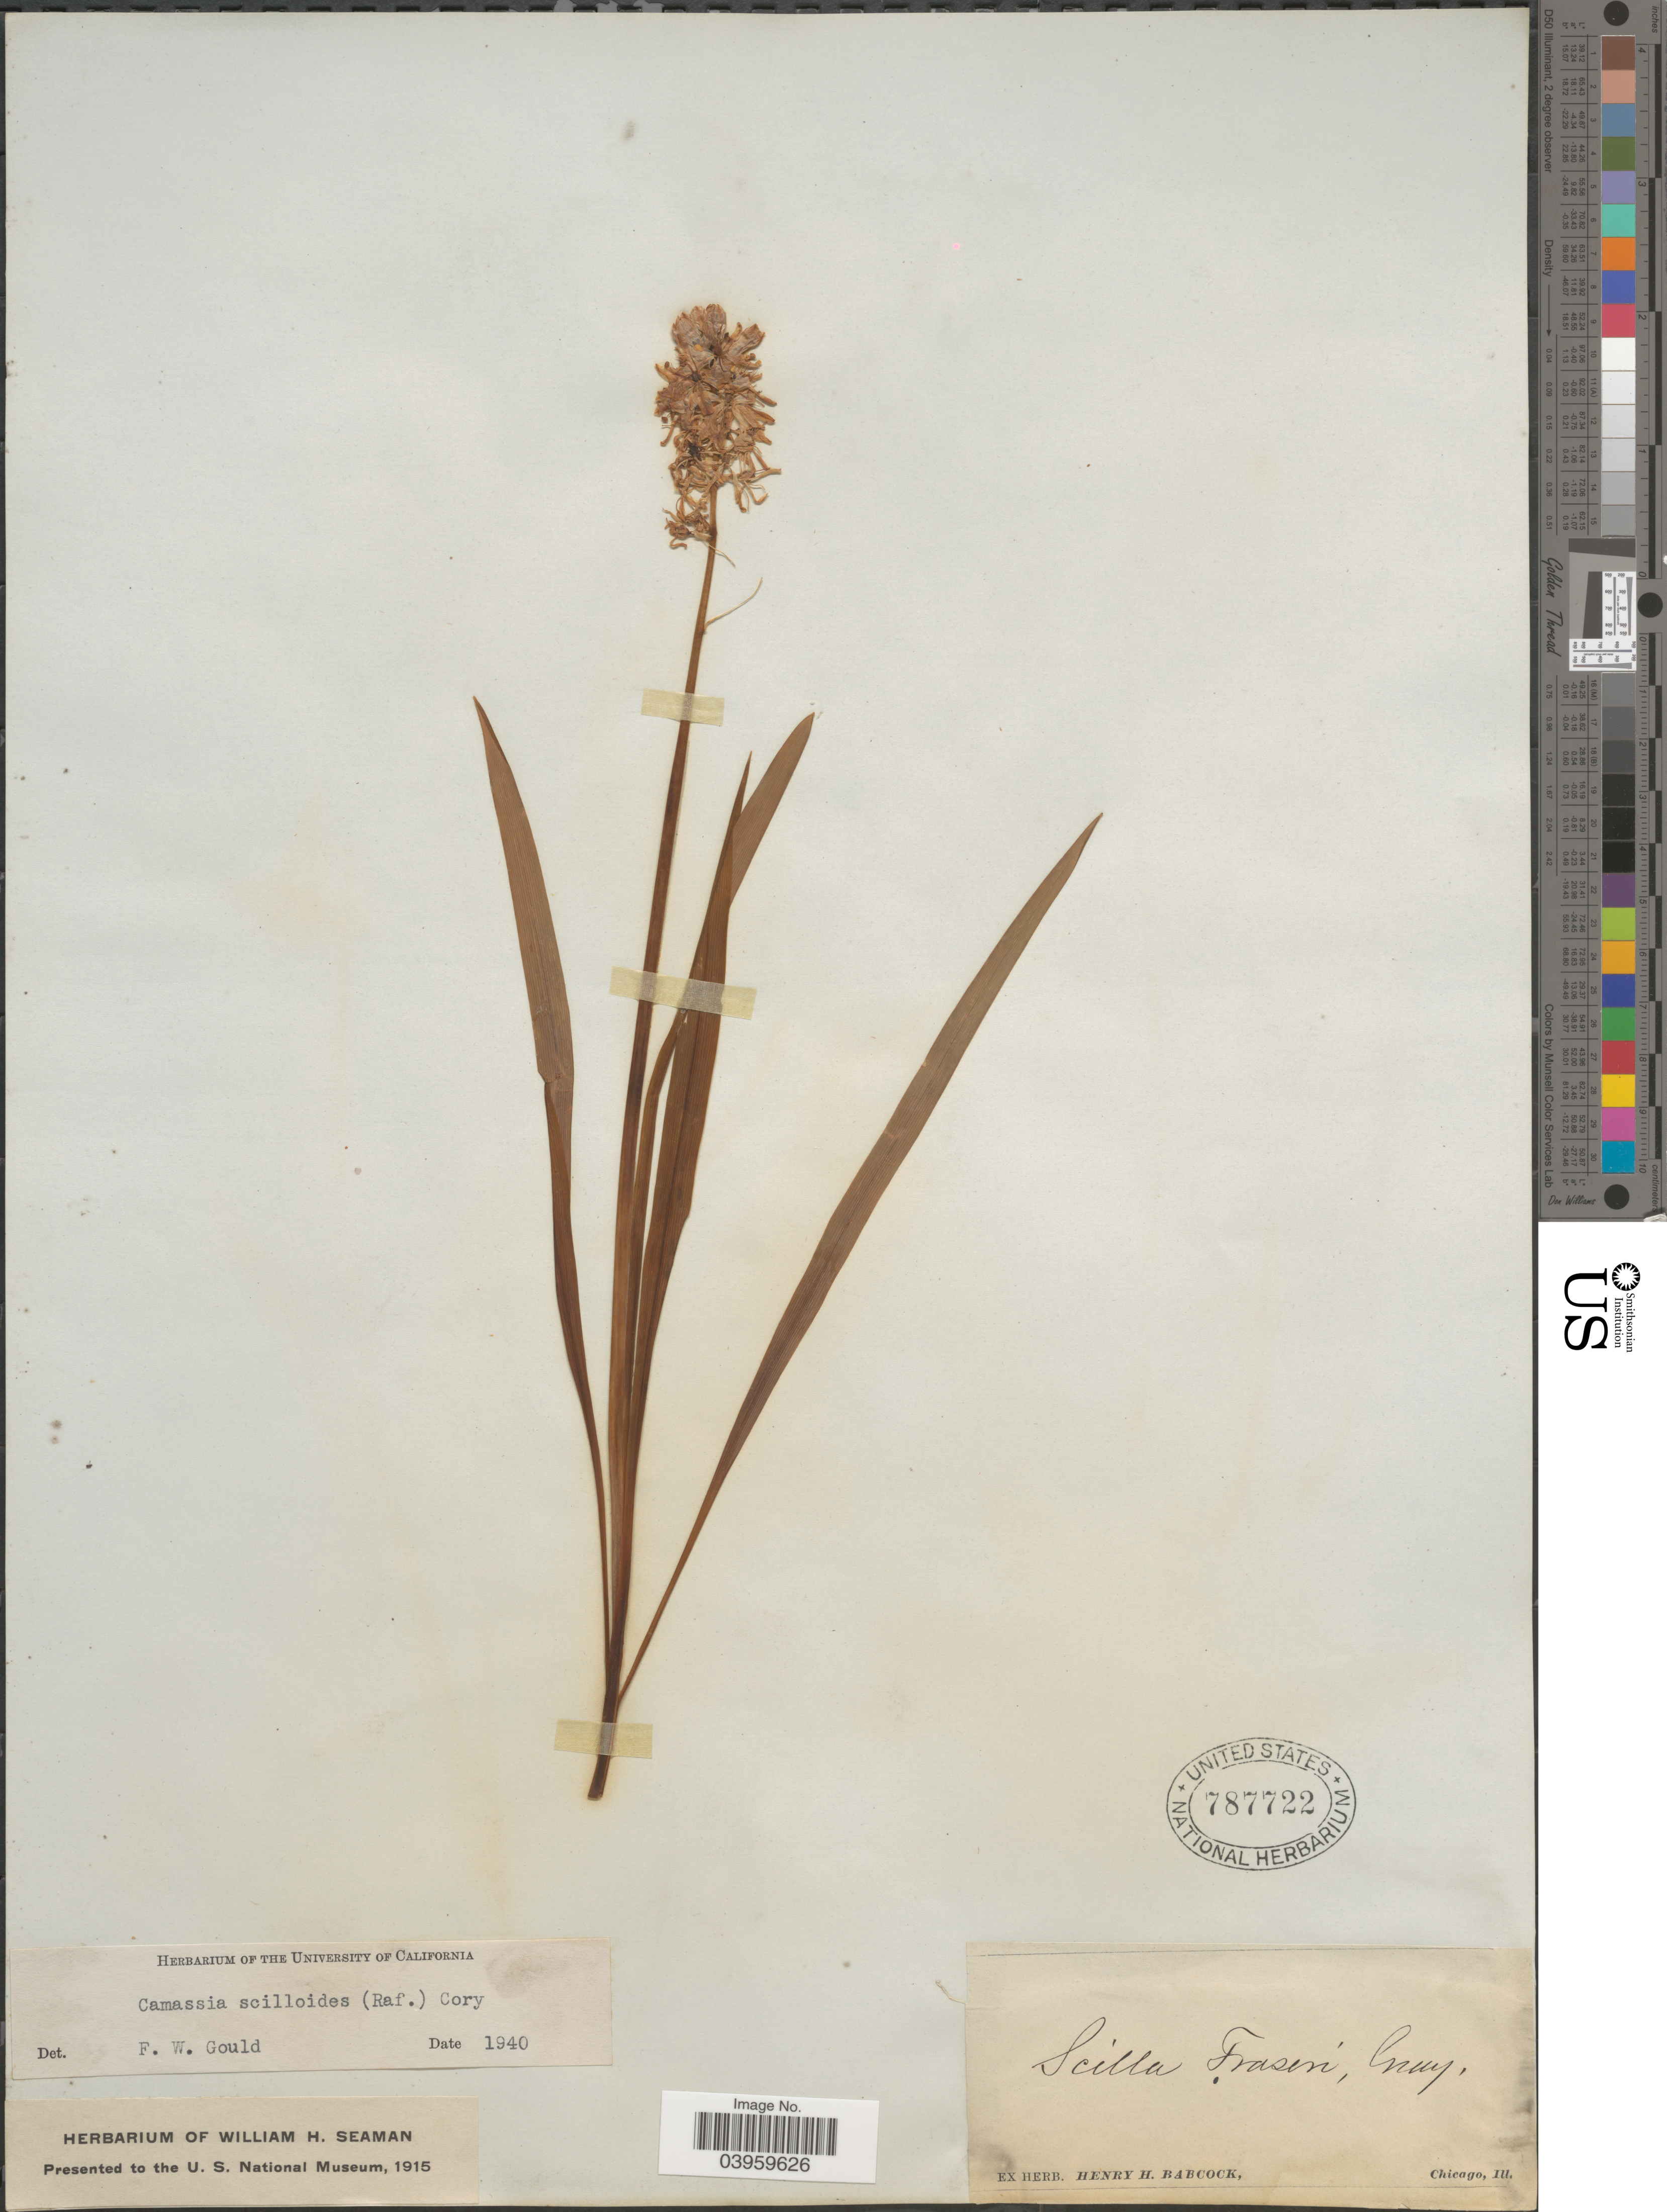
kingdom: Plantae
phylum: Tracheophyta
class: Liliopsida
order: Asparagales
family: Asparagaceae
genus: Camassia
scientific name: Camassia scilloides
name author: (Raf.) Cory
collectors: ex herb. Henry Homes Babcock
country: United States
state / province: Illinois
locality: Chicago.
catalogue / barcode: US 787722